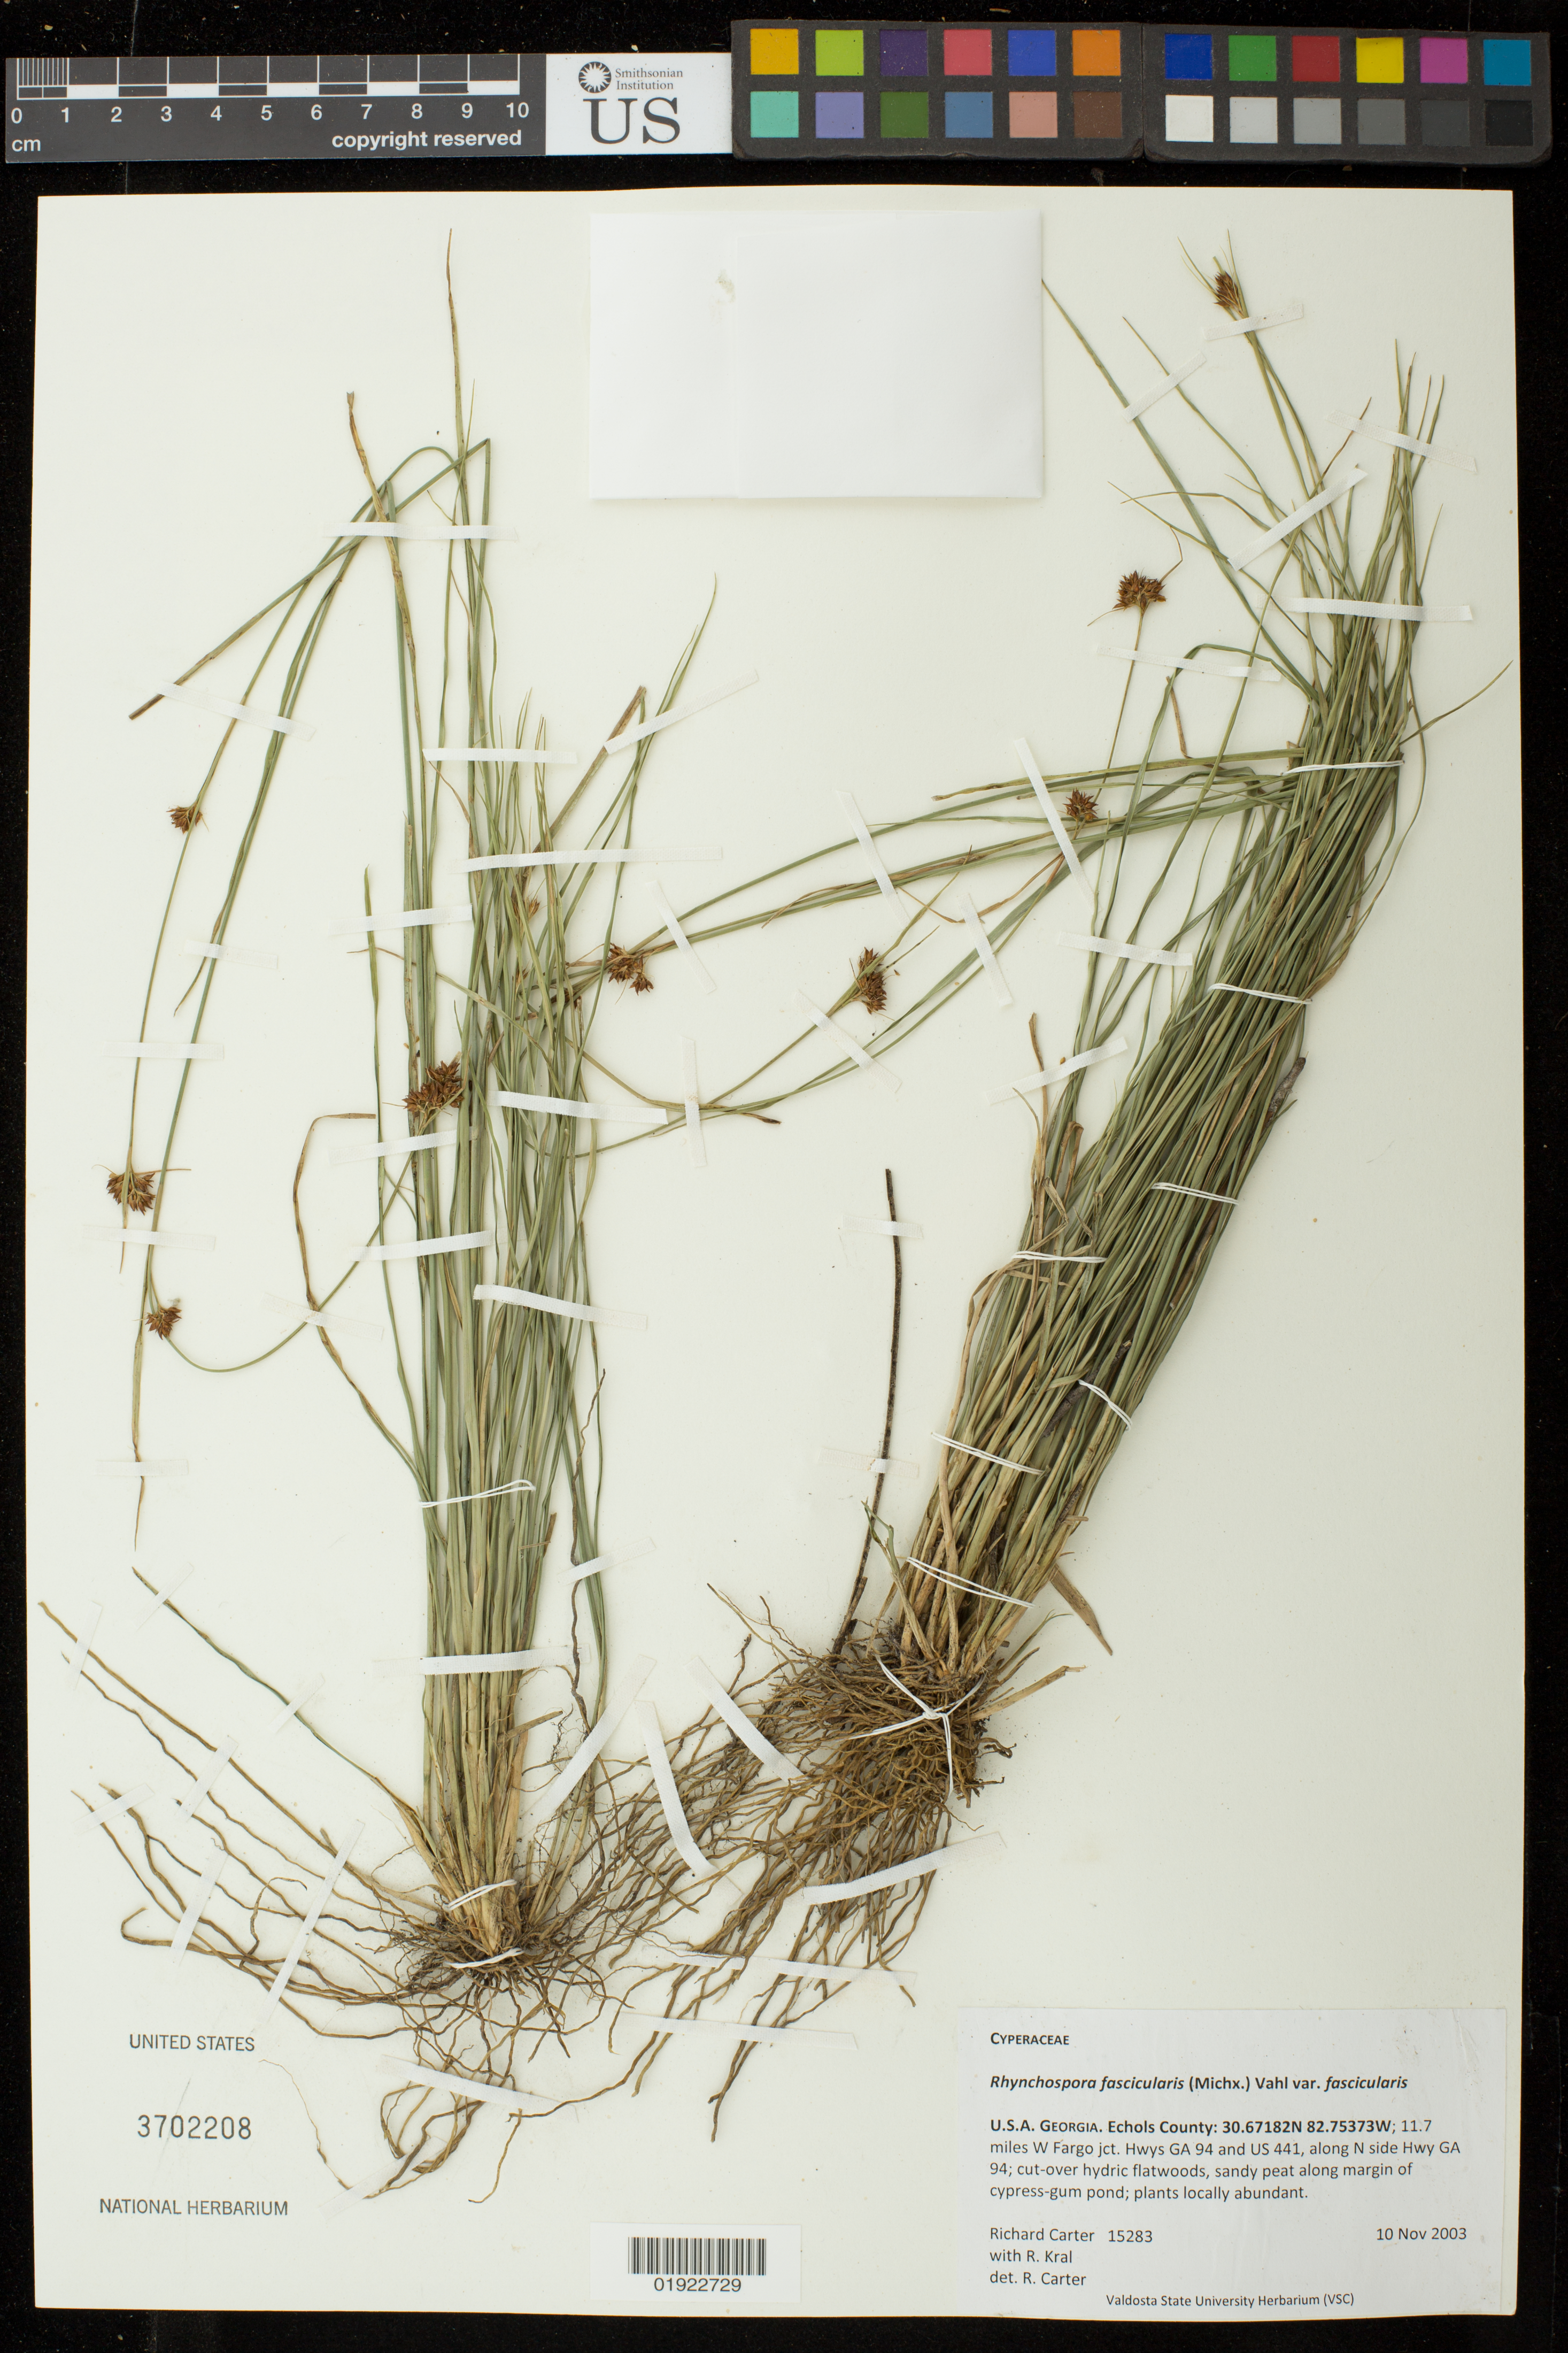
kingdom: Plantae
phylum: Tracheophyta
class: Liliopsida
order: Poales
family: Cyperaceae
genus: Rhynchospora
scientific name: Rhynchospora fascicularis var. fascicularis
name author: (F. Michx.) Vahl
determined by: Carter, R.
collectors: R. Carter & R. Kral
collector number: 15283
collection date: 2003-11-10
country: United States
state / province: Georgia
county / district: Echols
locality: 11.7 miles W Fargo jct. Hwys GA 94 and US 441, along N side Hwy GA 94.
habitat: Cut-over hydric flatwoods, sandy peat along margin of cypress-gum pond; plants locally abundant.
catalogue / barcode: US 3702208